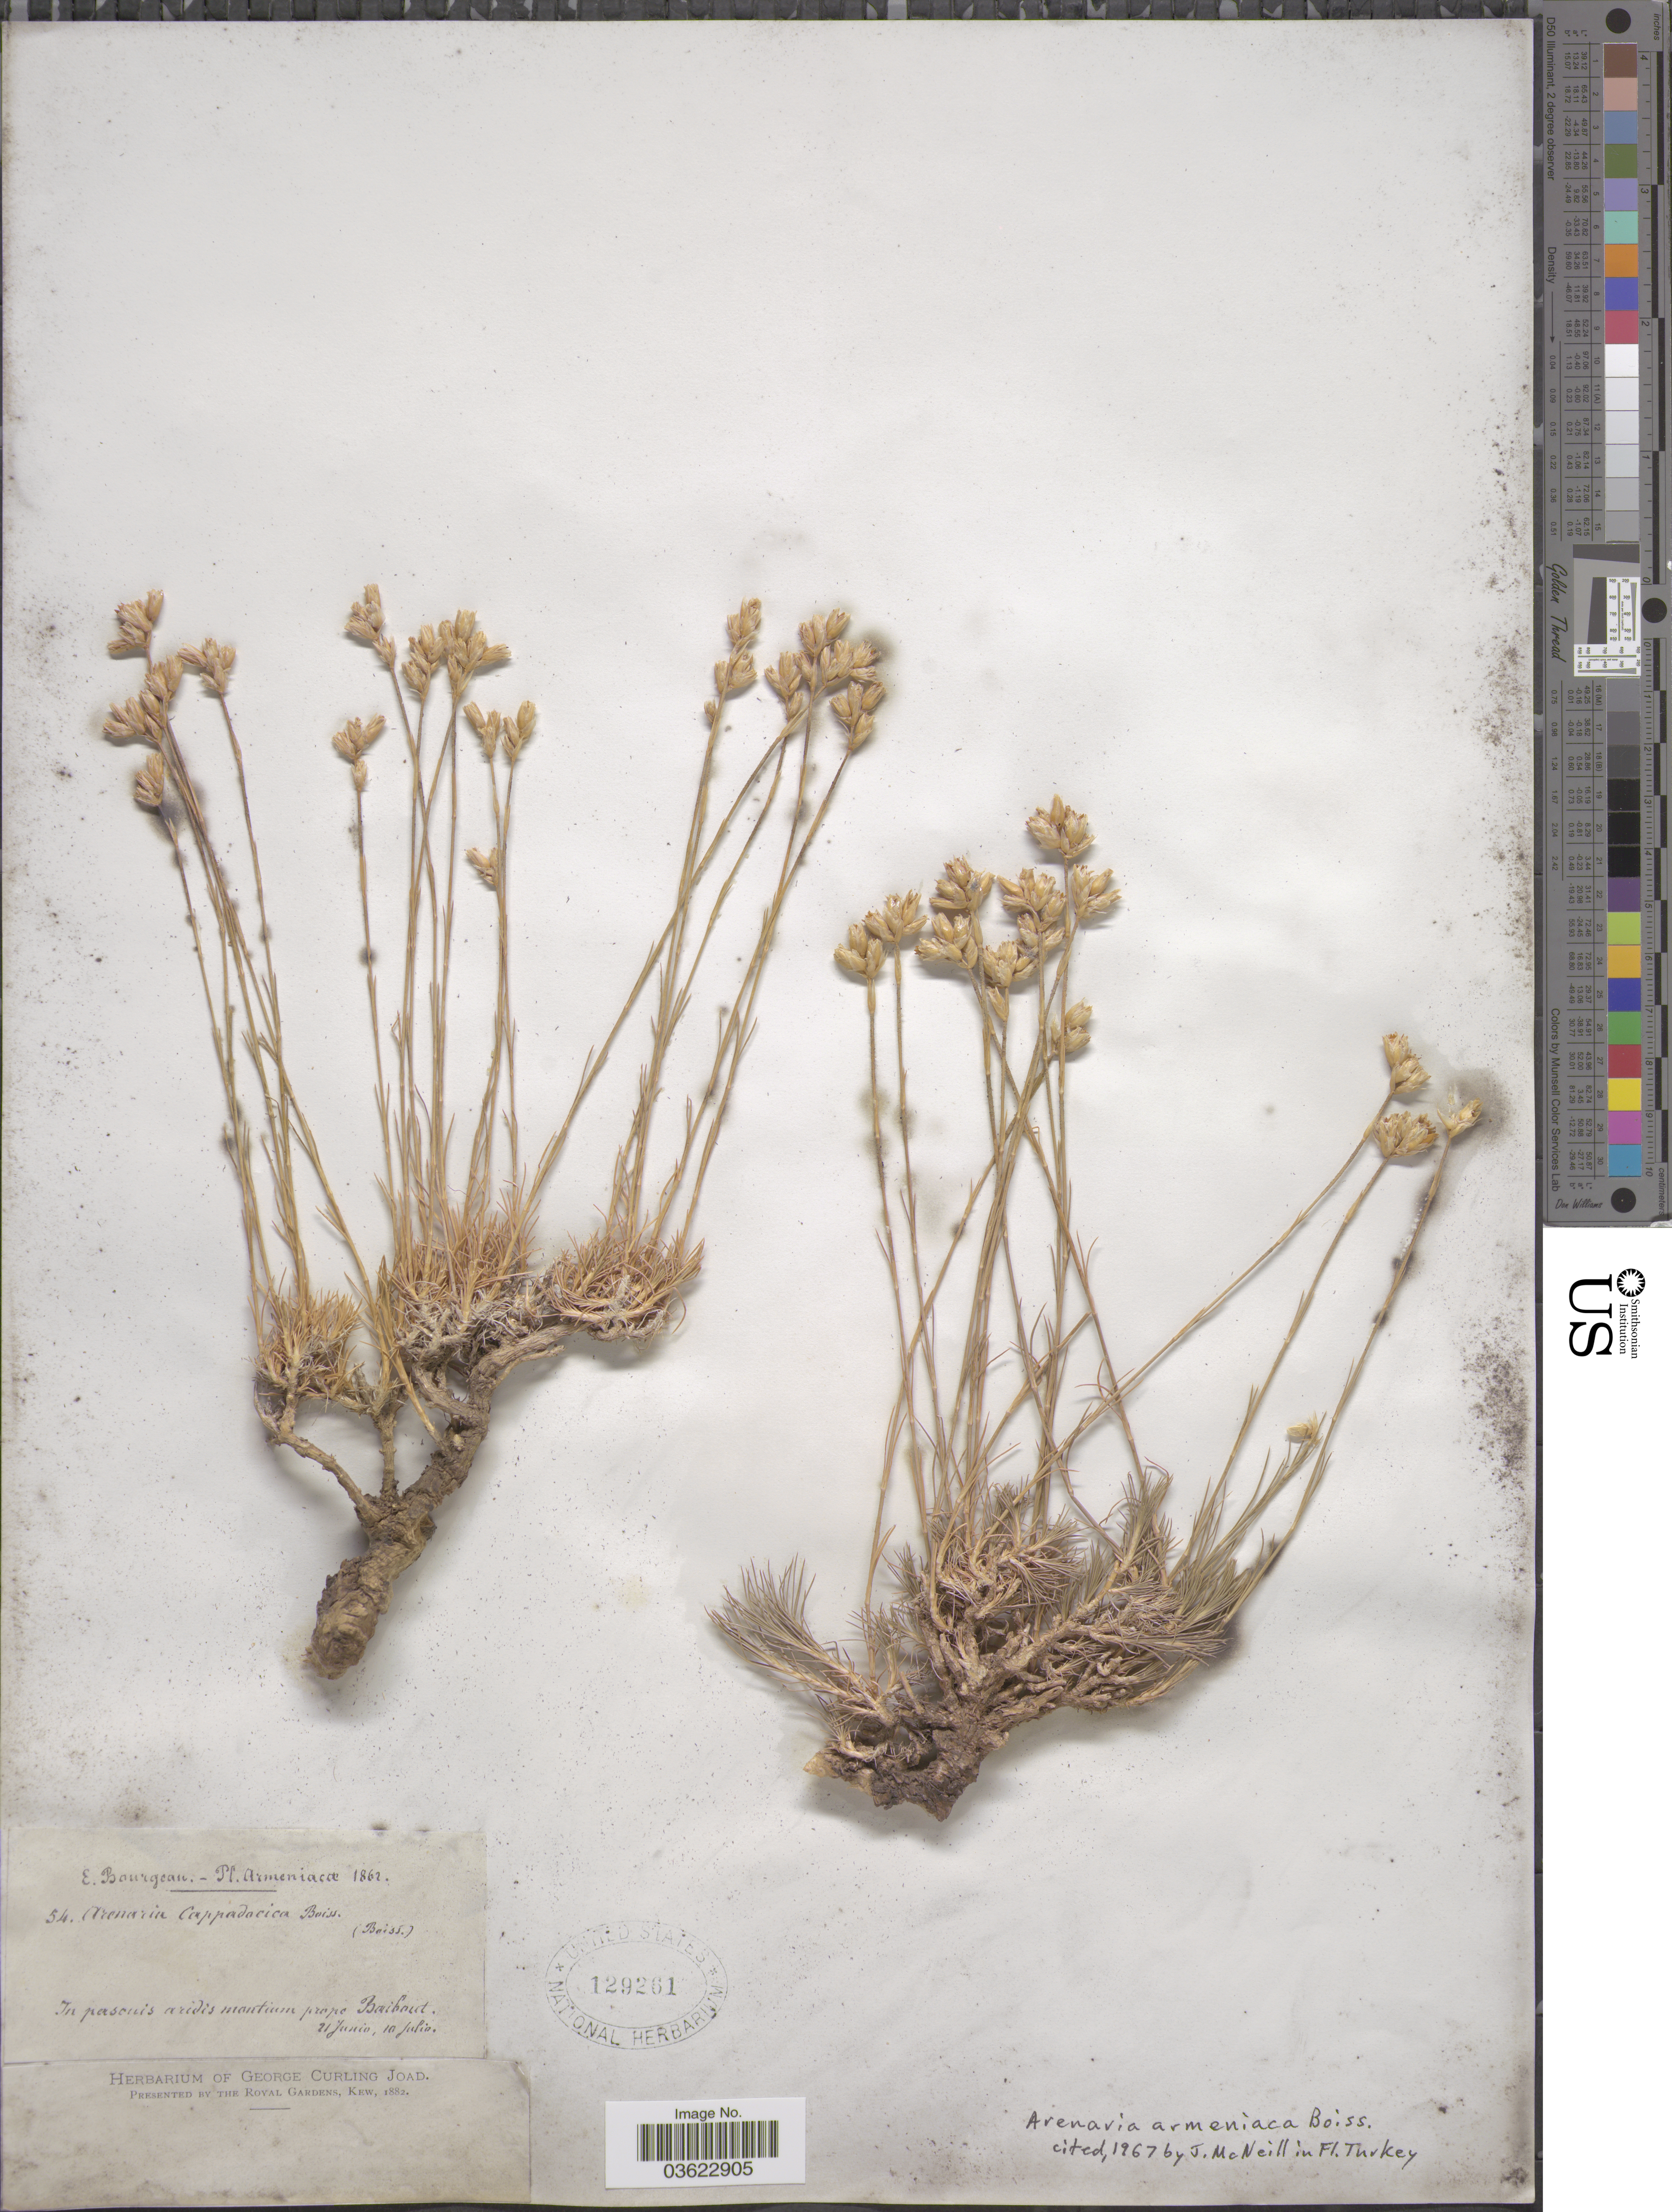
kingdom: Plantae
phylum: Tracheophyta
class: Magnoliopsida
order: Caryophyllales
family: Caryophyllaceae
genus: Eremogone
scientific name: Eremogone armeniaca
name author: (Boiss.) Holub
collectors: E. Bourgeau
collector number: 54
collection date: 1862-06-21/1862-07-10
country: Armenia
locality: Armeniacæ. In pascuis aridis montium prope Baibout.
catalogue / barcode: US 129261